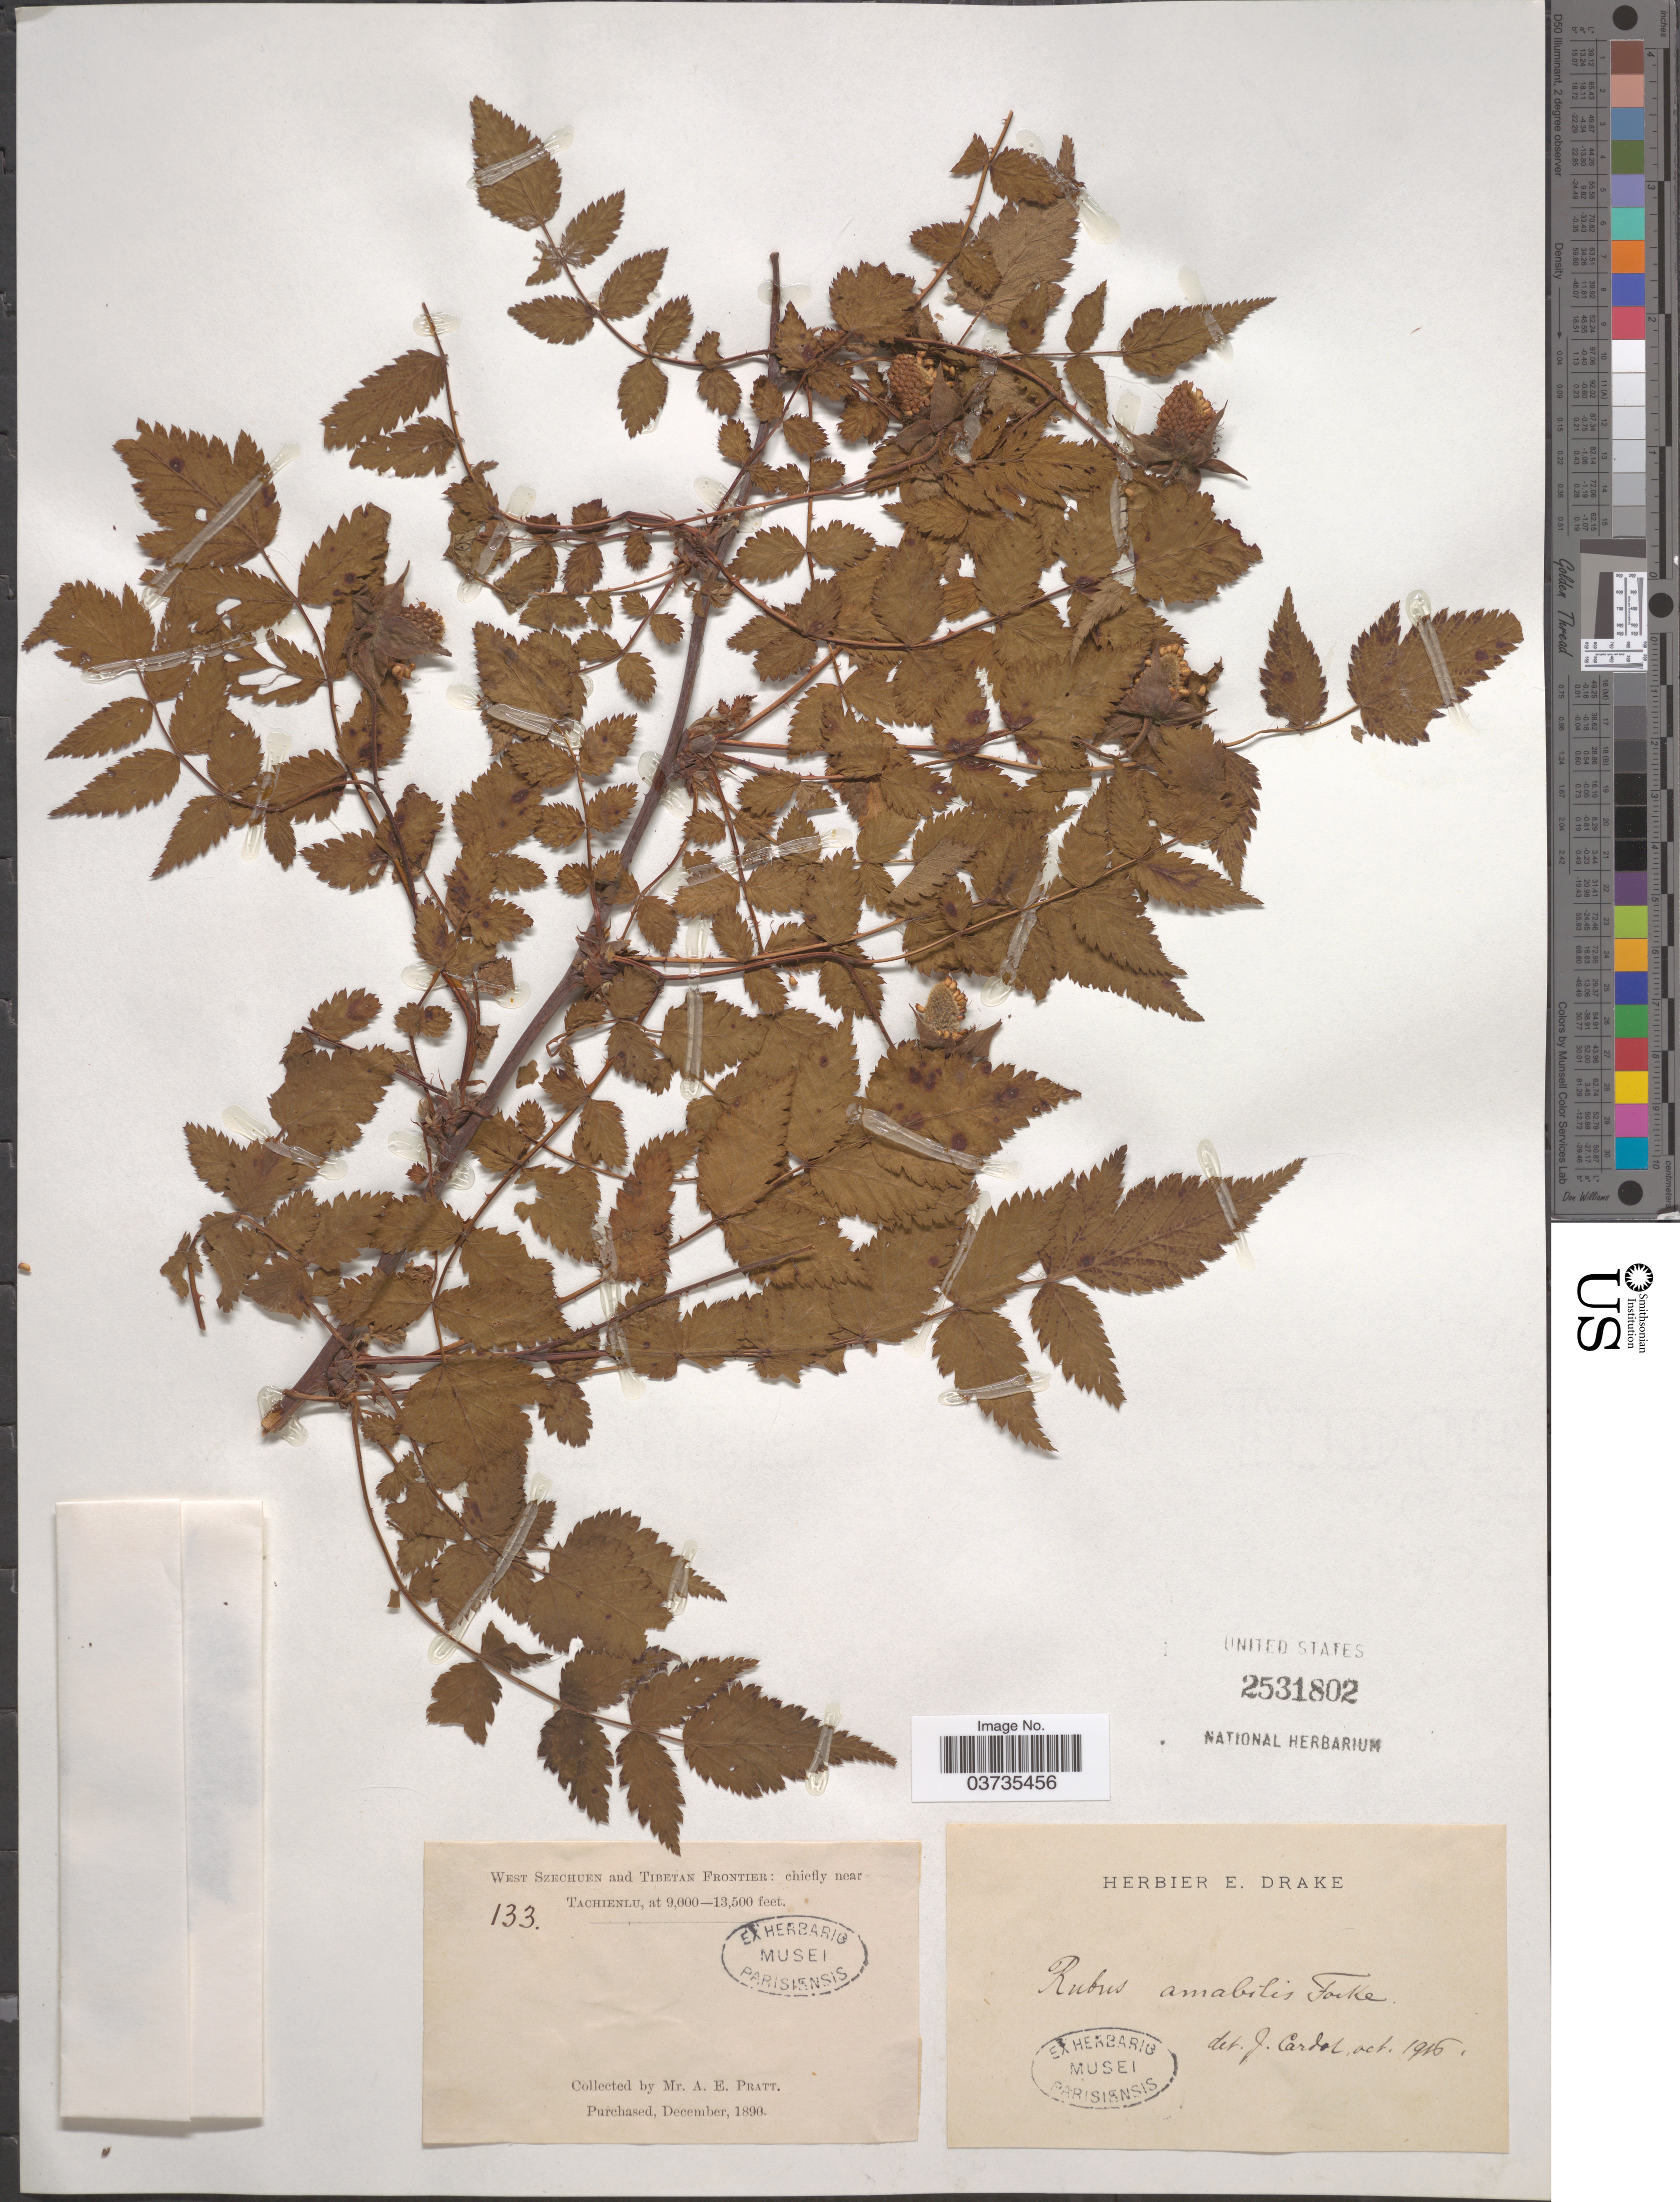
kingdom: Plantae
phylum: Tracheophyta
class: Magnoliopsida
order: Rosales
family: Rosaceae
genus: Rubus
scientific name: Rubus amabilis Blanch., nom. illeg.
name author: Blanch.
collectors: A. Pratt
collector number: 133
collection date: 1890-12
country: China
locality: West Szechuen and Tibetan Frontier: chiefly near Tachienlu.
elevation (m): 2743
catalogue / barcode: US 2531802